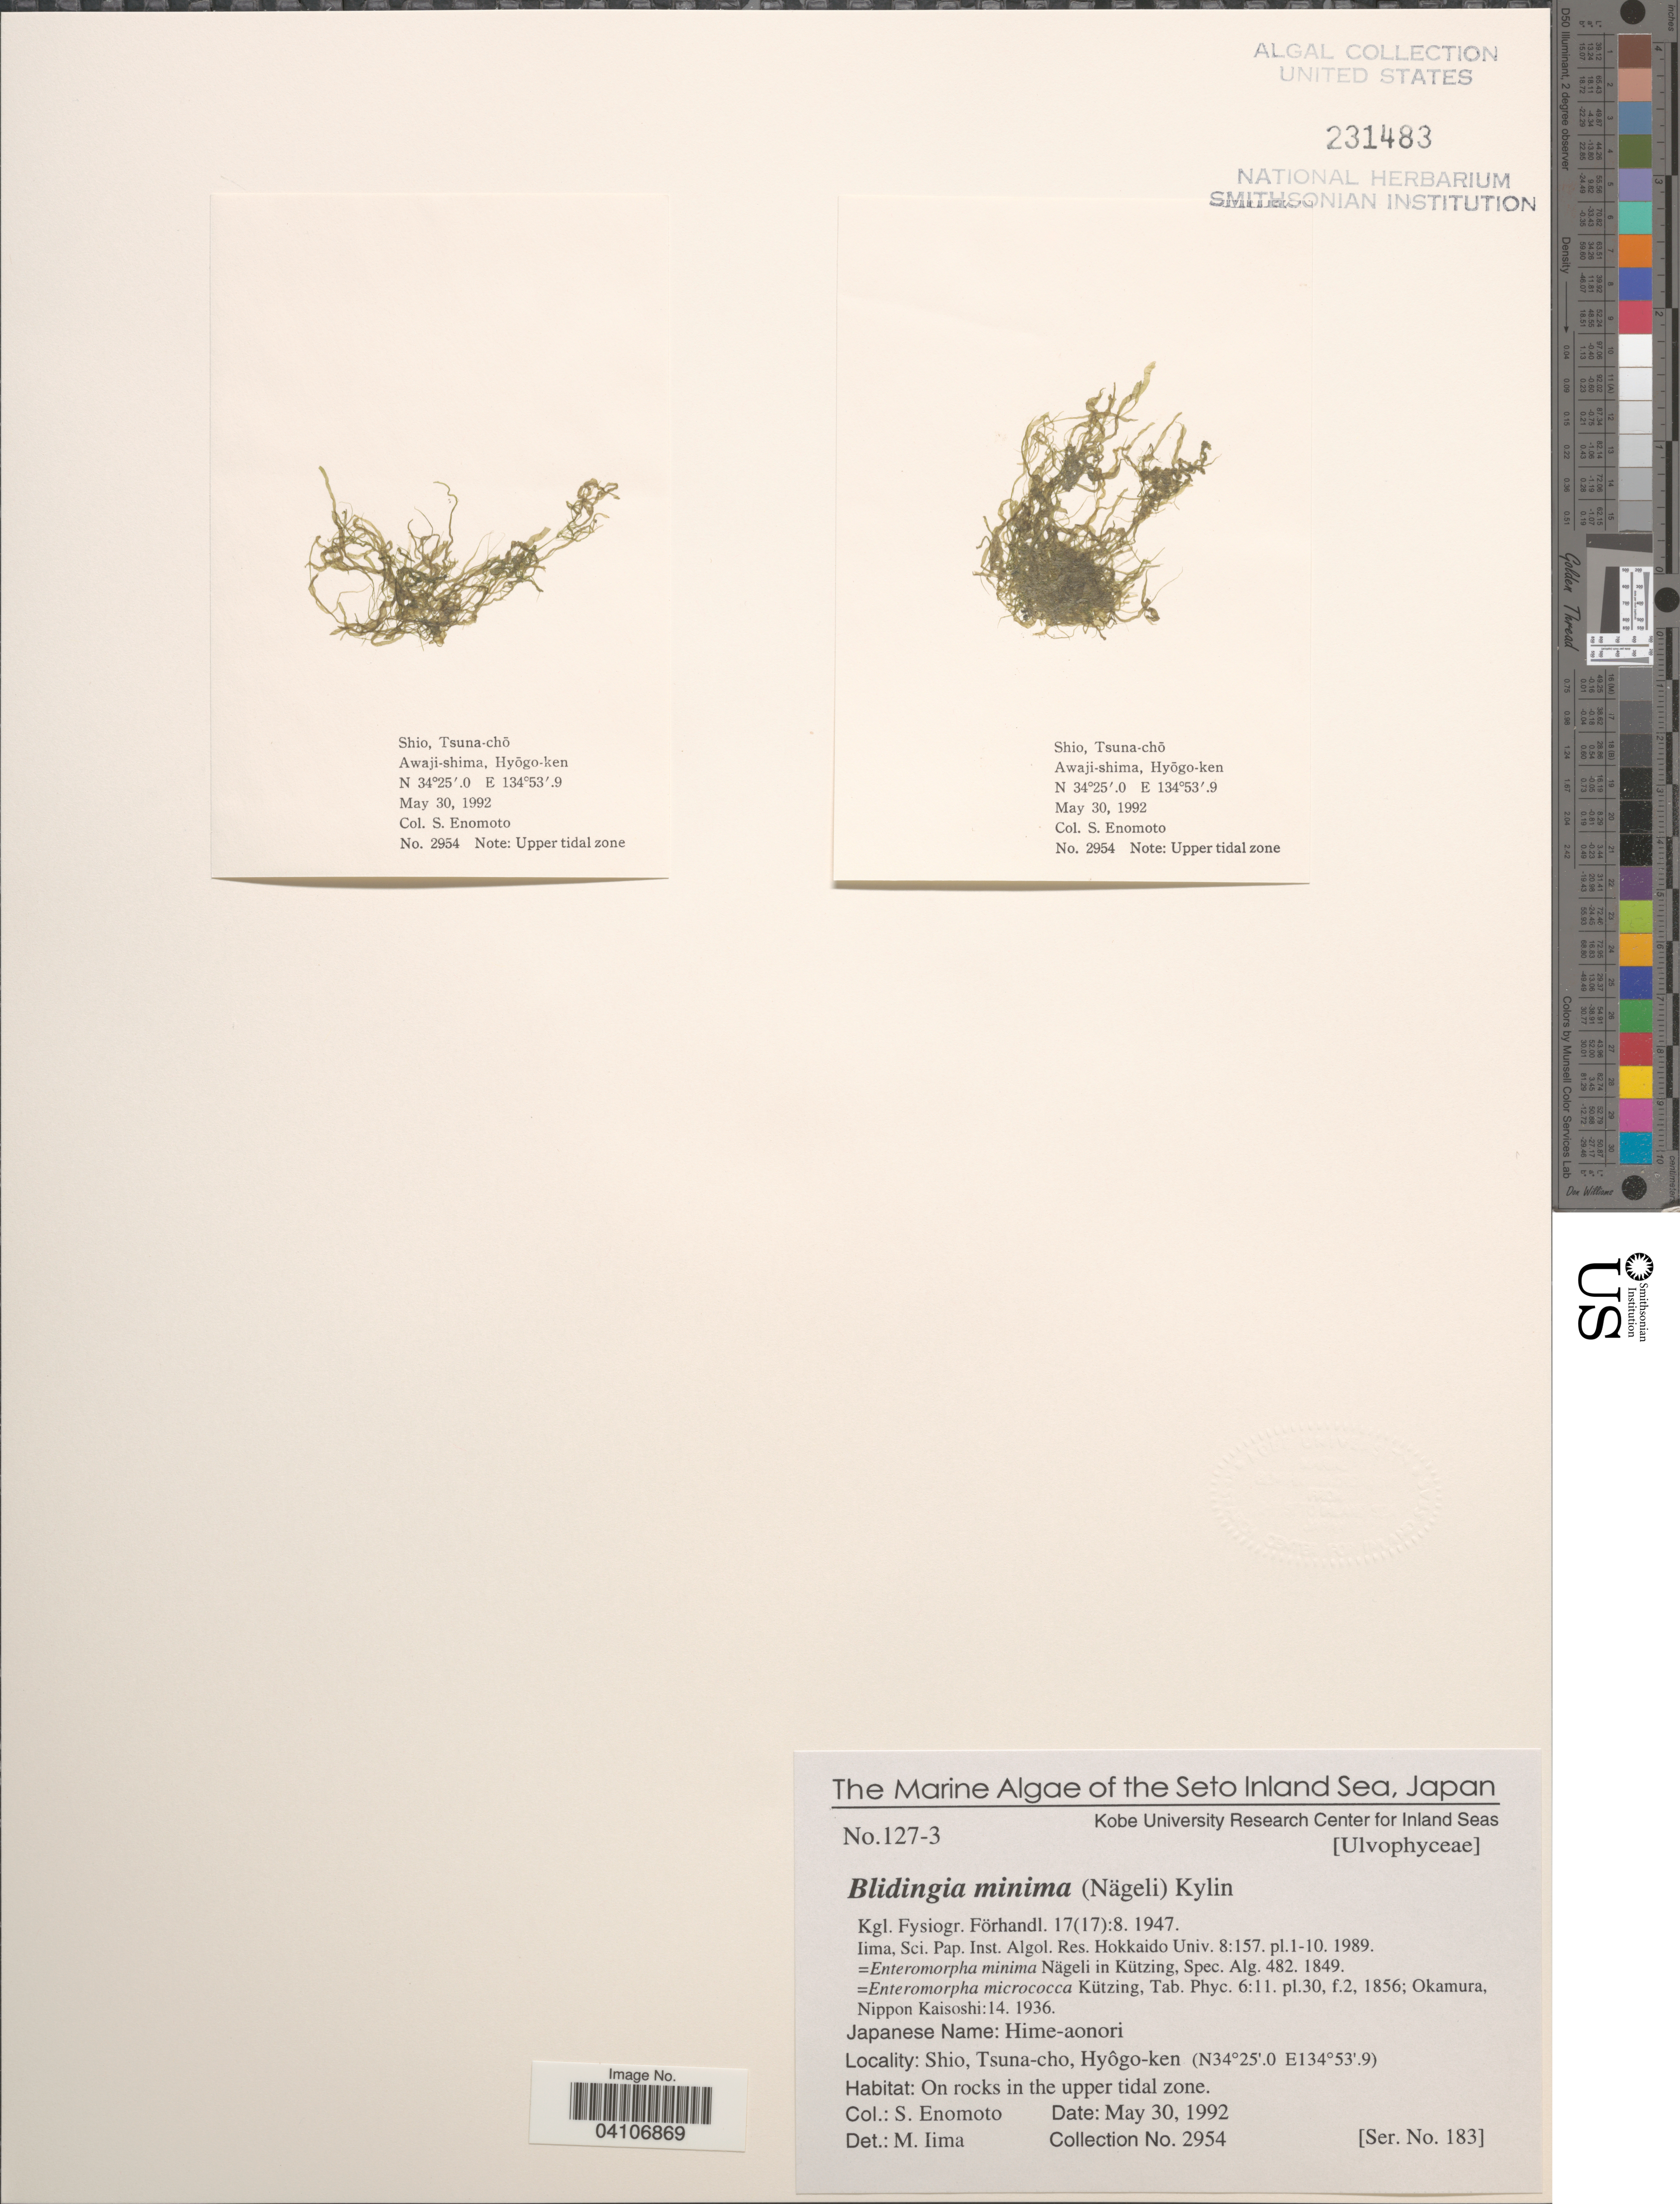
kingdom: Plantae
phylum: Chlorophyta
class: Ulvophyceae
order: Ulvales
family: Kornmanniaceae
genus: Blidingia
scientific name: Blidingia minima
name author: Nägeli ex Kütz.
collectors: S. Enomoto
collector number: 2954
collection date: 1992-05-30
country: Japan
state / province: Hyogo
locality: The Seto Inland Sea. Shio, Tsuna-cho, Hyôgo-ken. On rocks in the upper tidal zone.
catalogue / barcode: US 231483